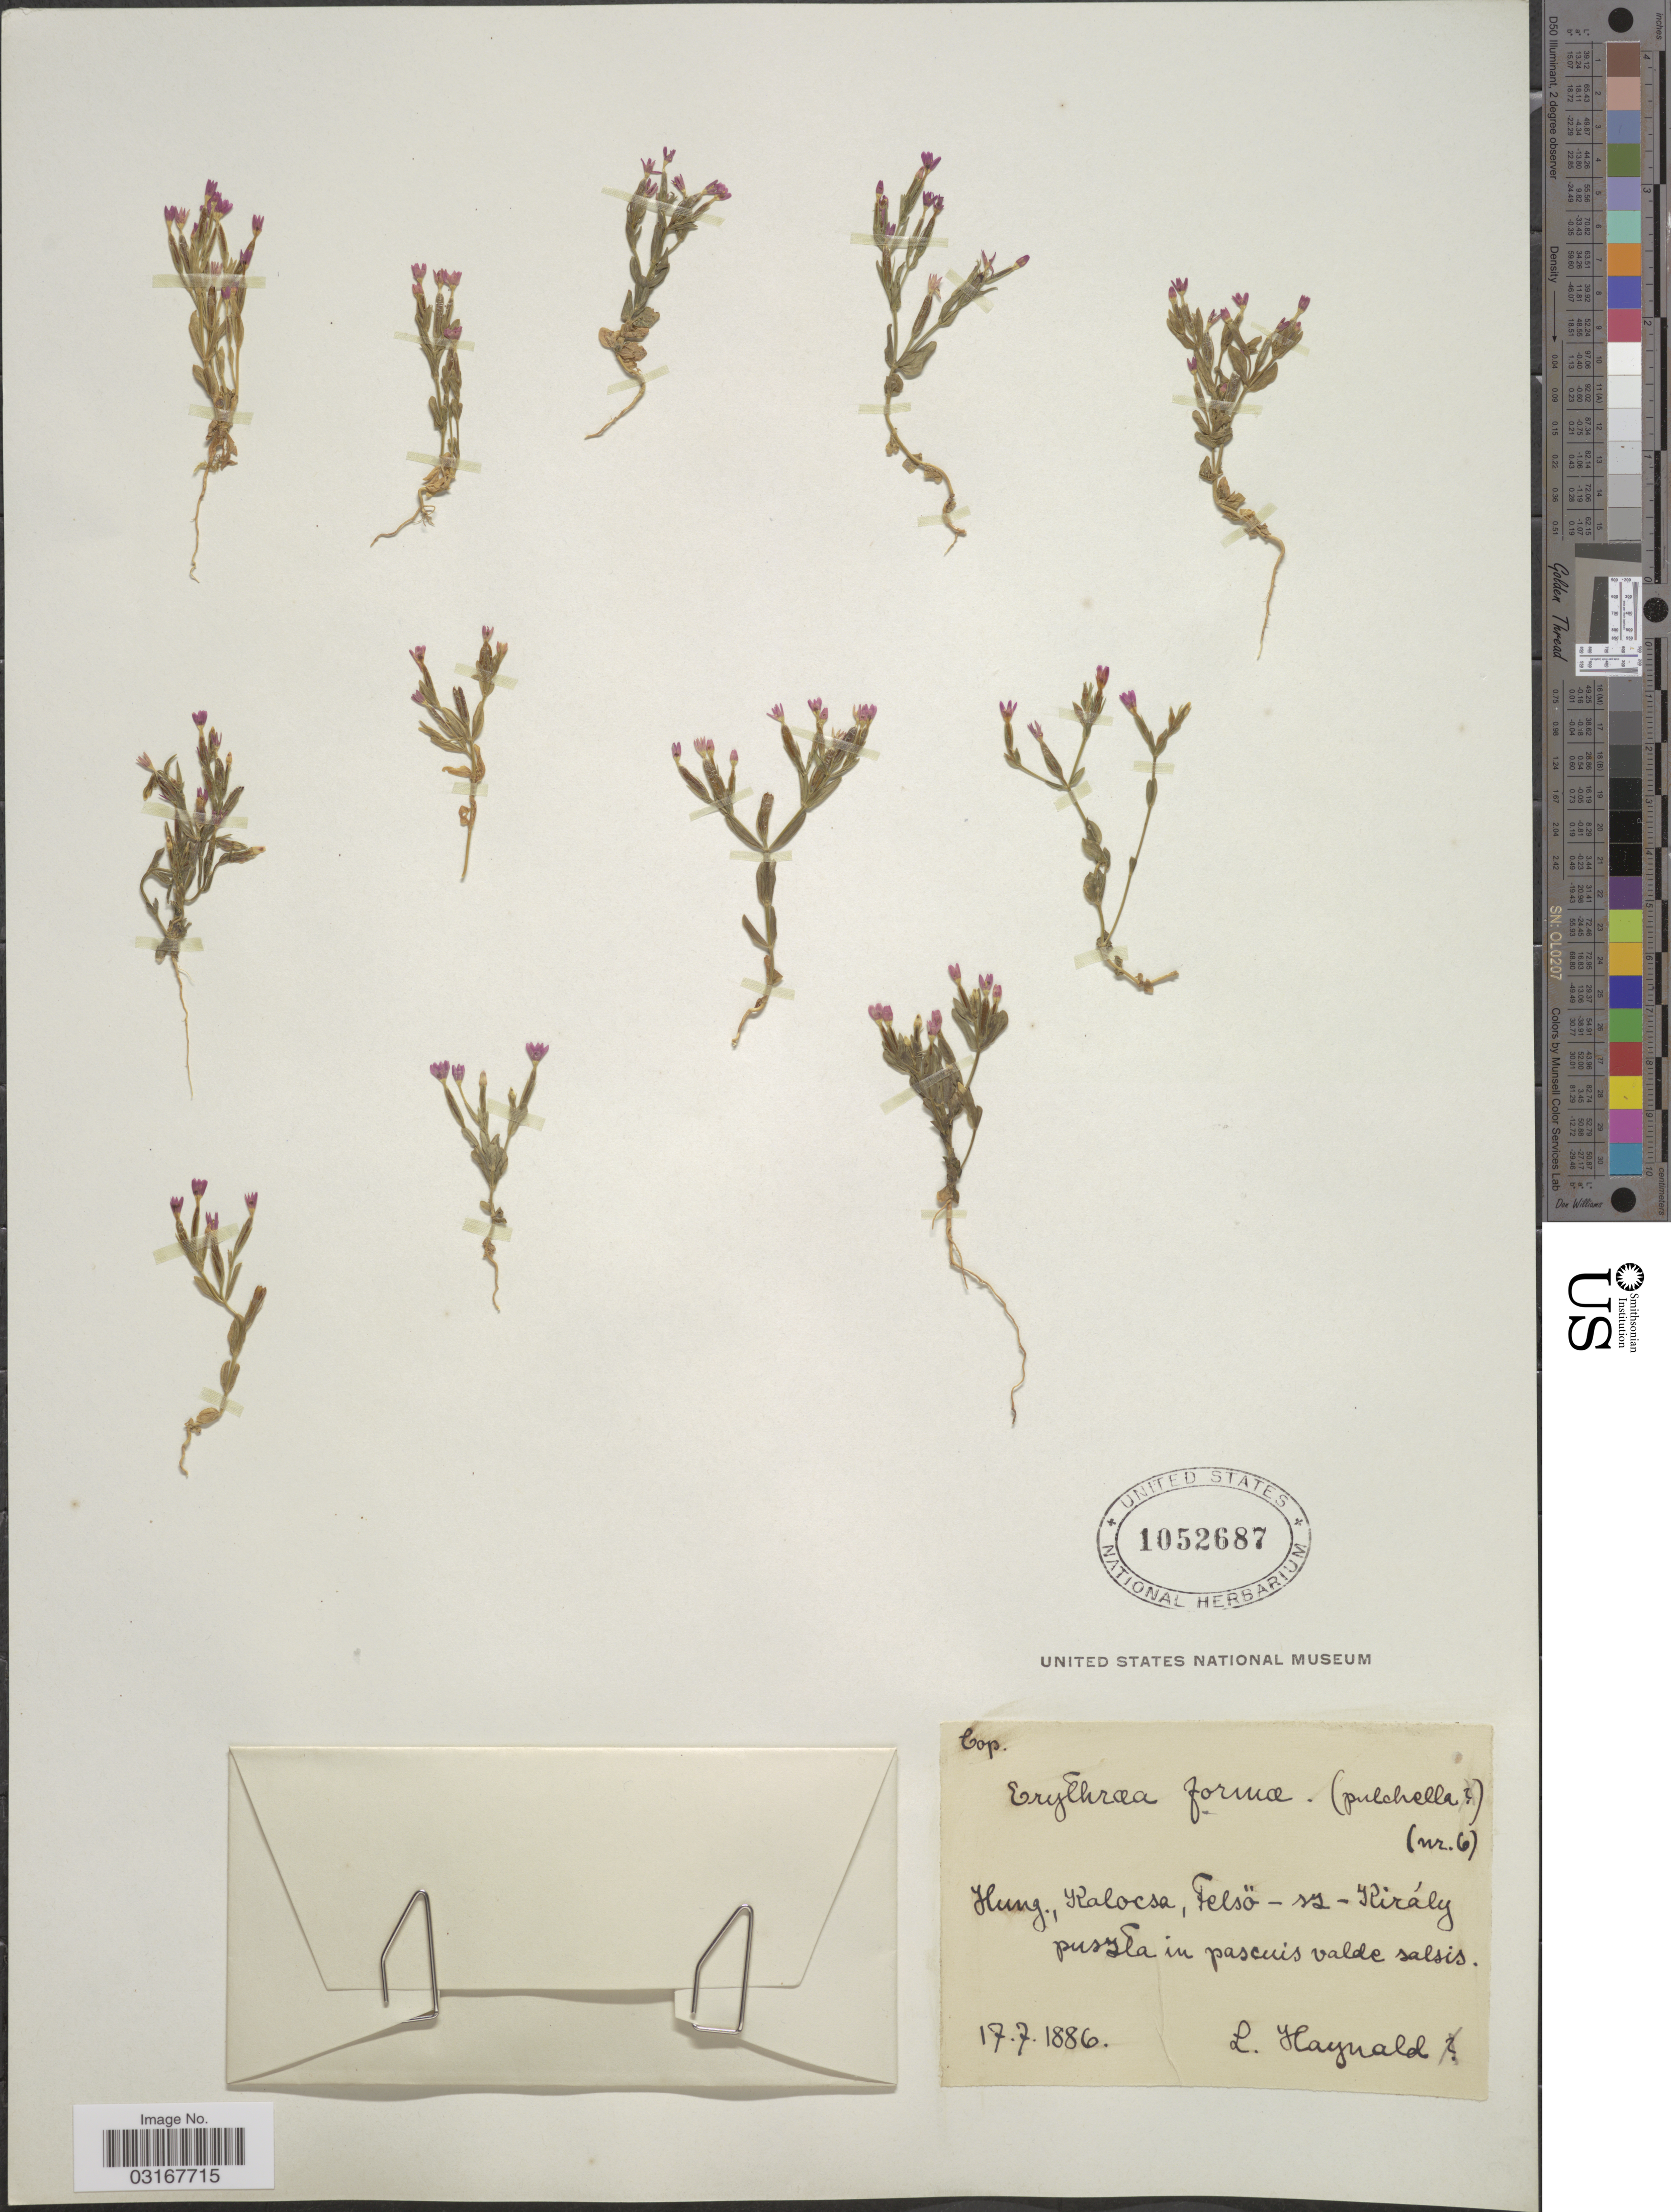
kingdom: Plantae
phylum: Tracheophyta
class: Magnoliopsida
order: Gentianales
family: Gentianaceae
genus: Centaurium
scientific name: Centaurium pulchellum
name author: (Sw.) Druce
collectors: L. Haynald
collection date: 1886-07-17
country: Hungary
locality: Kalocsa, Felsö-sz-Király, puszla [interpreted] in pascuis valde salsis.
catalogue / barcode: US 1052687